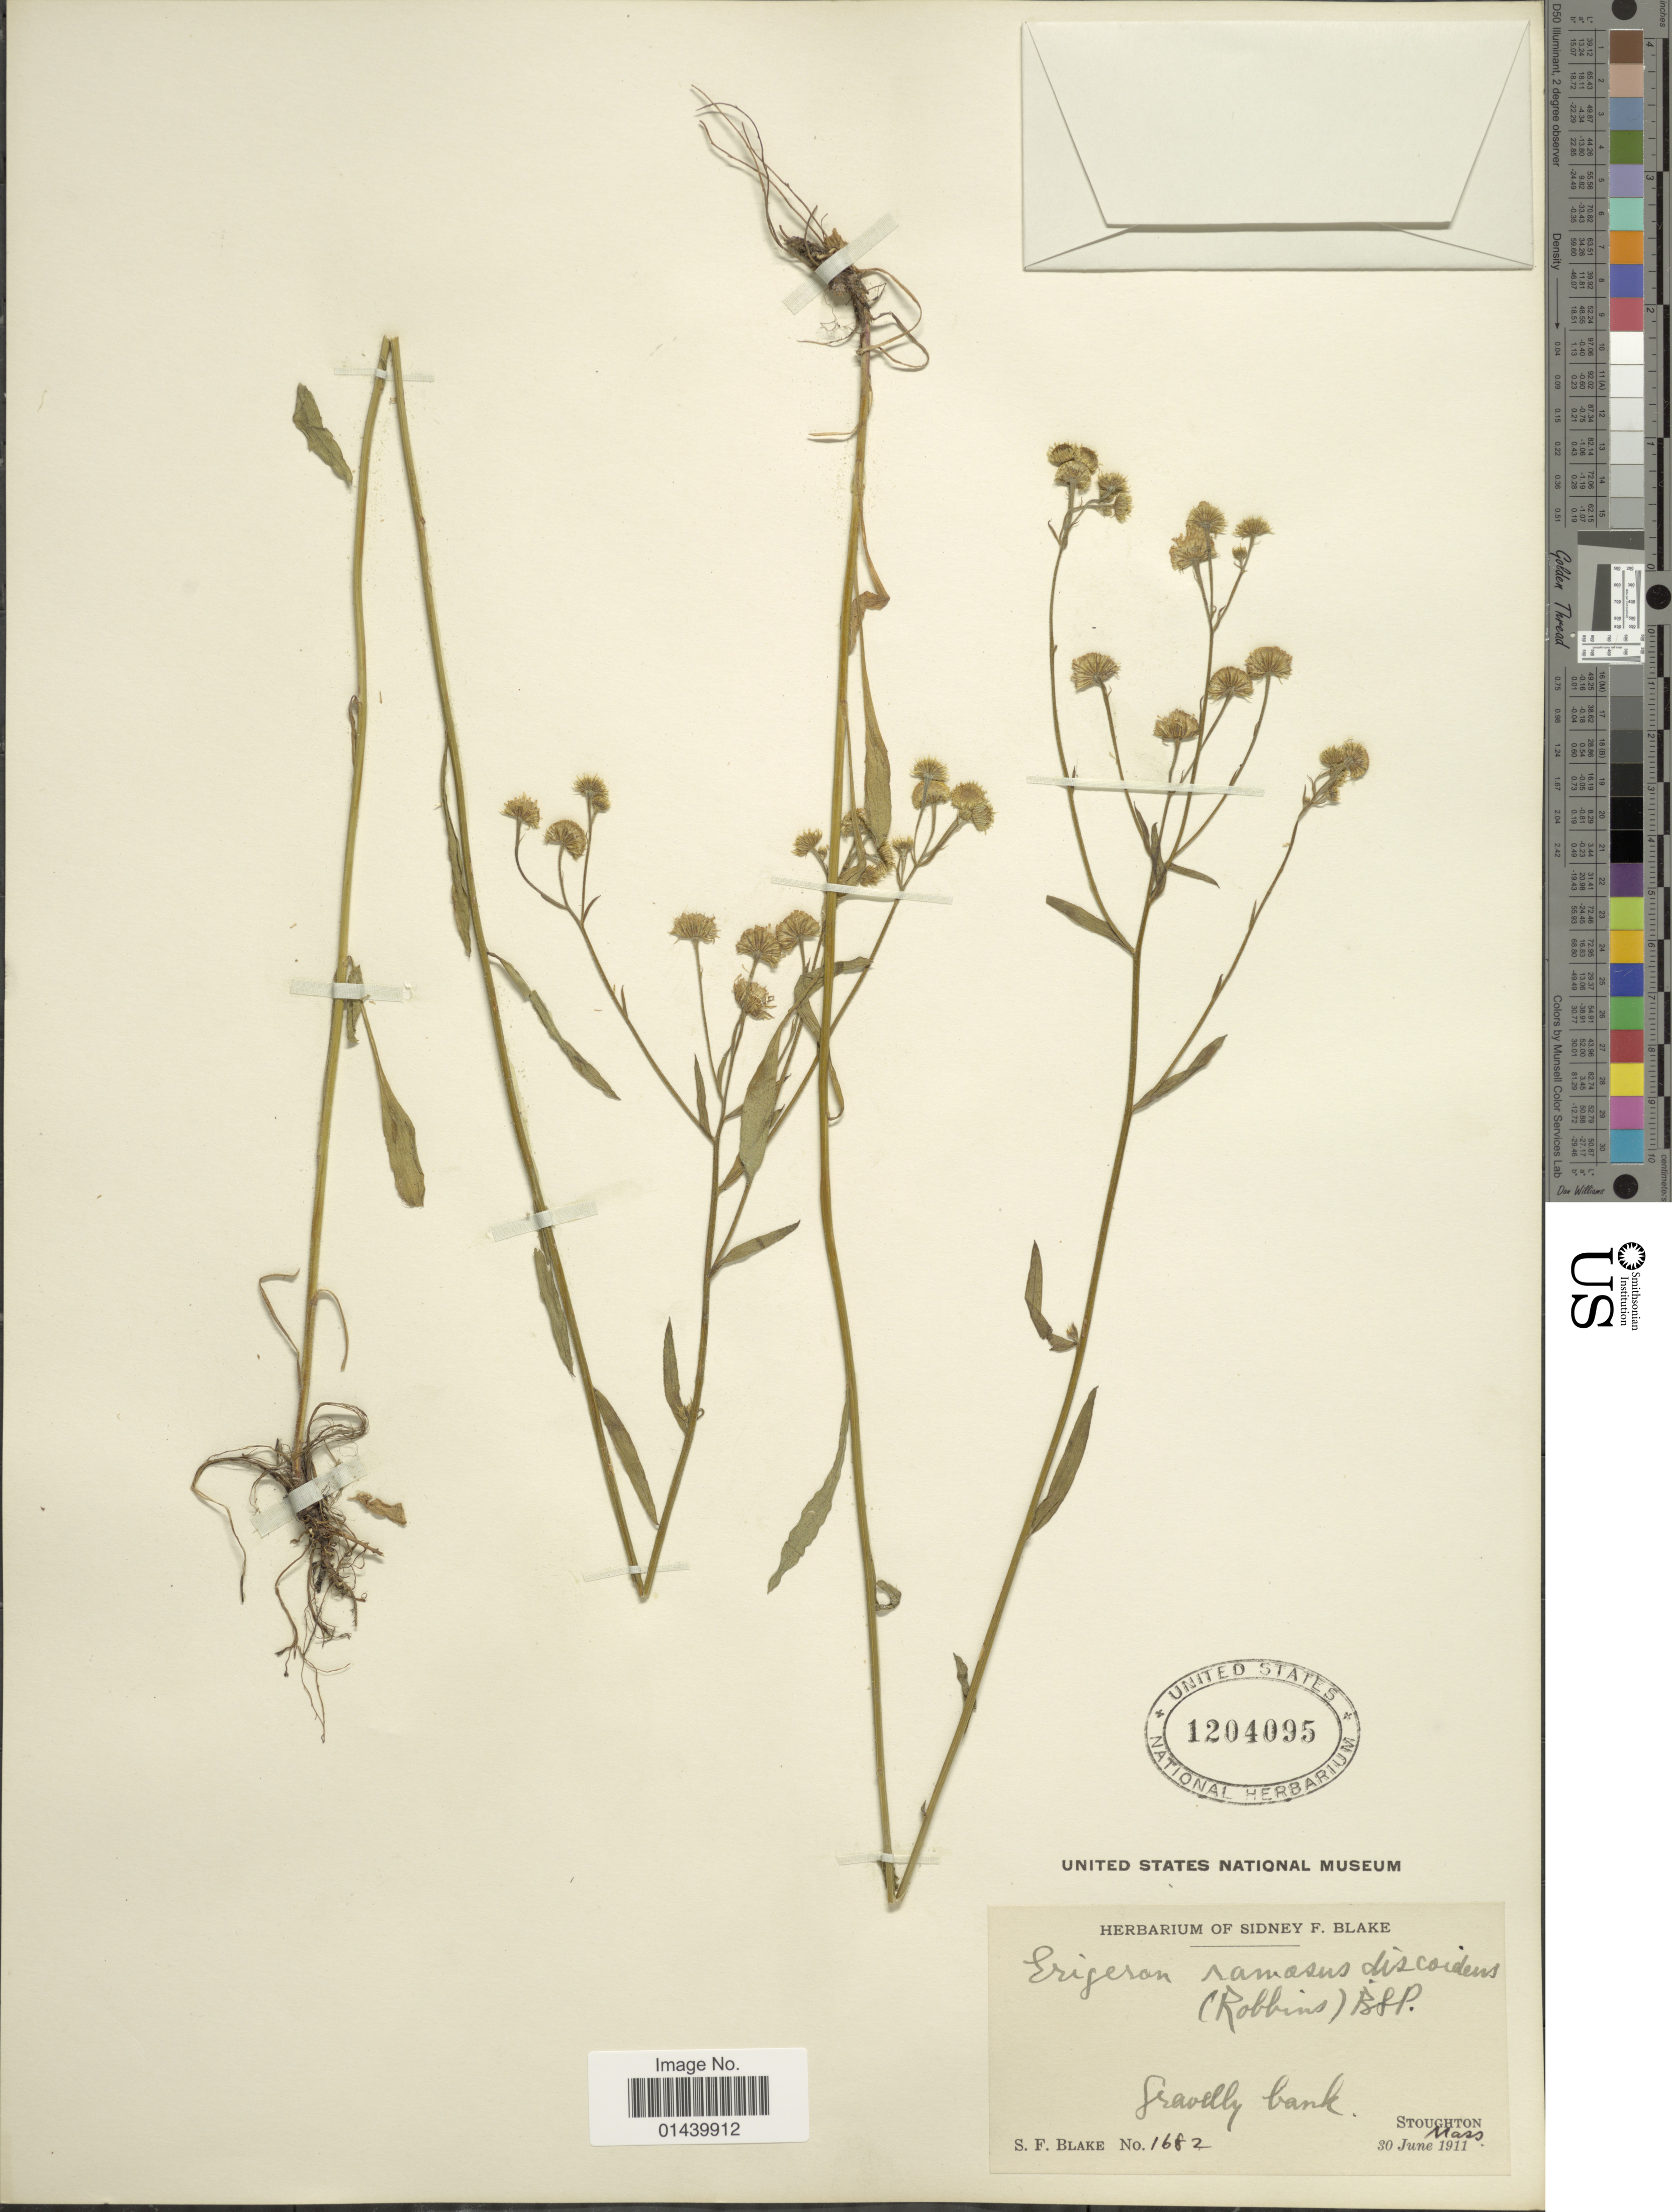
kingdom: Plantae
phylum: Tracheophyta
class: Magnoliopsida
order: Asterales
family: Asteraceae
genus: Erigeron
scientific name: Erigeron strigosus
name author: Muhl. ex Willd.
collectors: S. Blake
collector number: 1682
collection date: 1911-06-30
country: United States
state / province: Massachusetts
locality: Gravelly bank. Stoughton. Mass.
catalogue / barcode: US 1204095